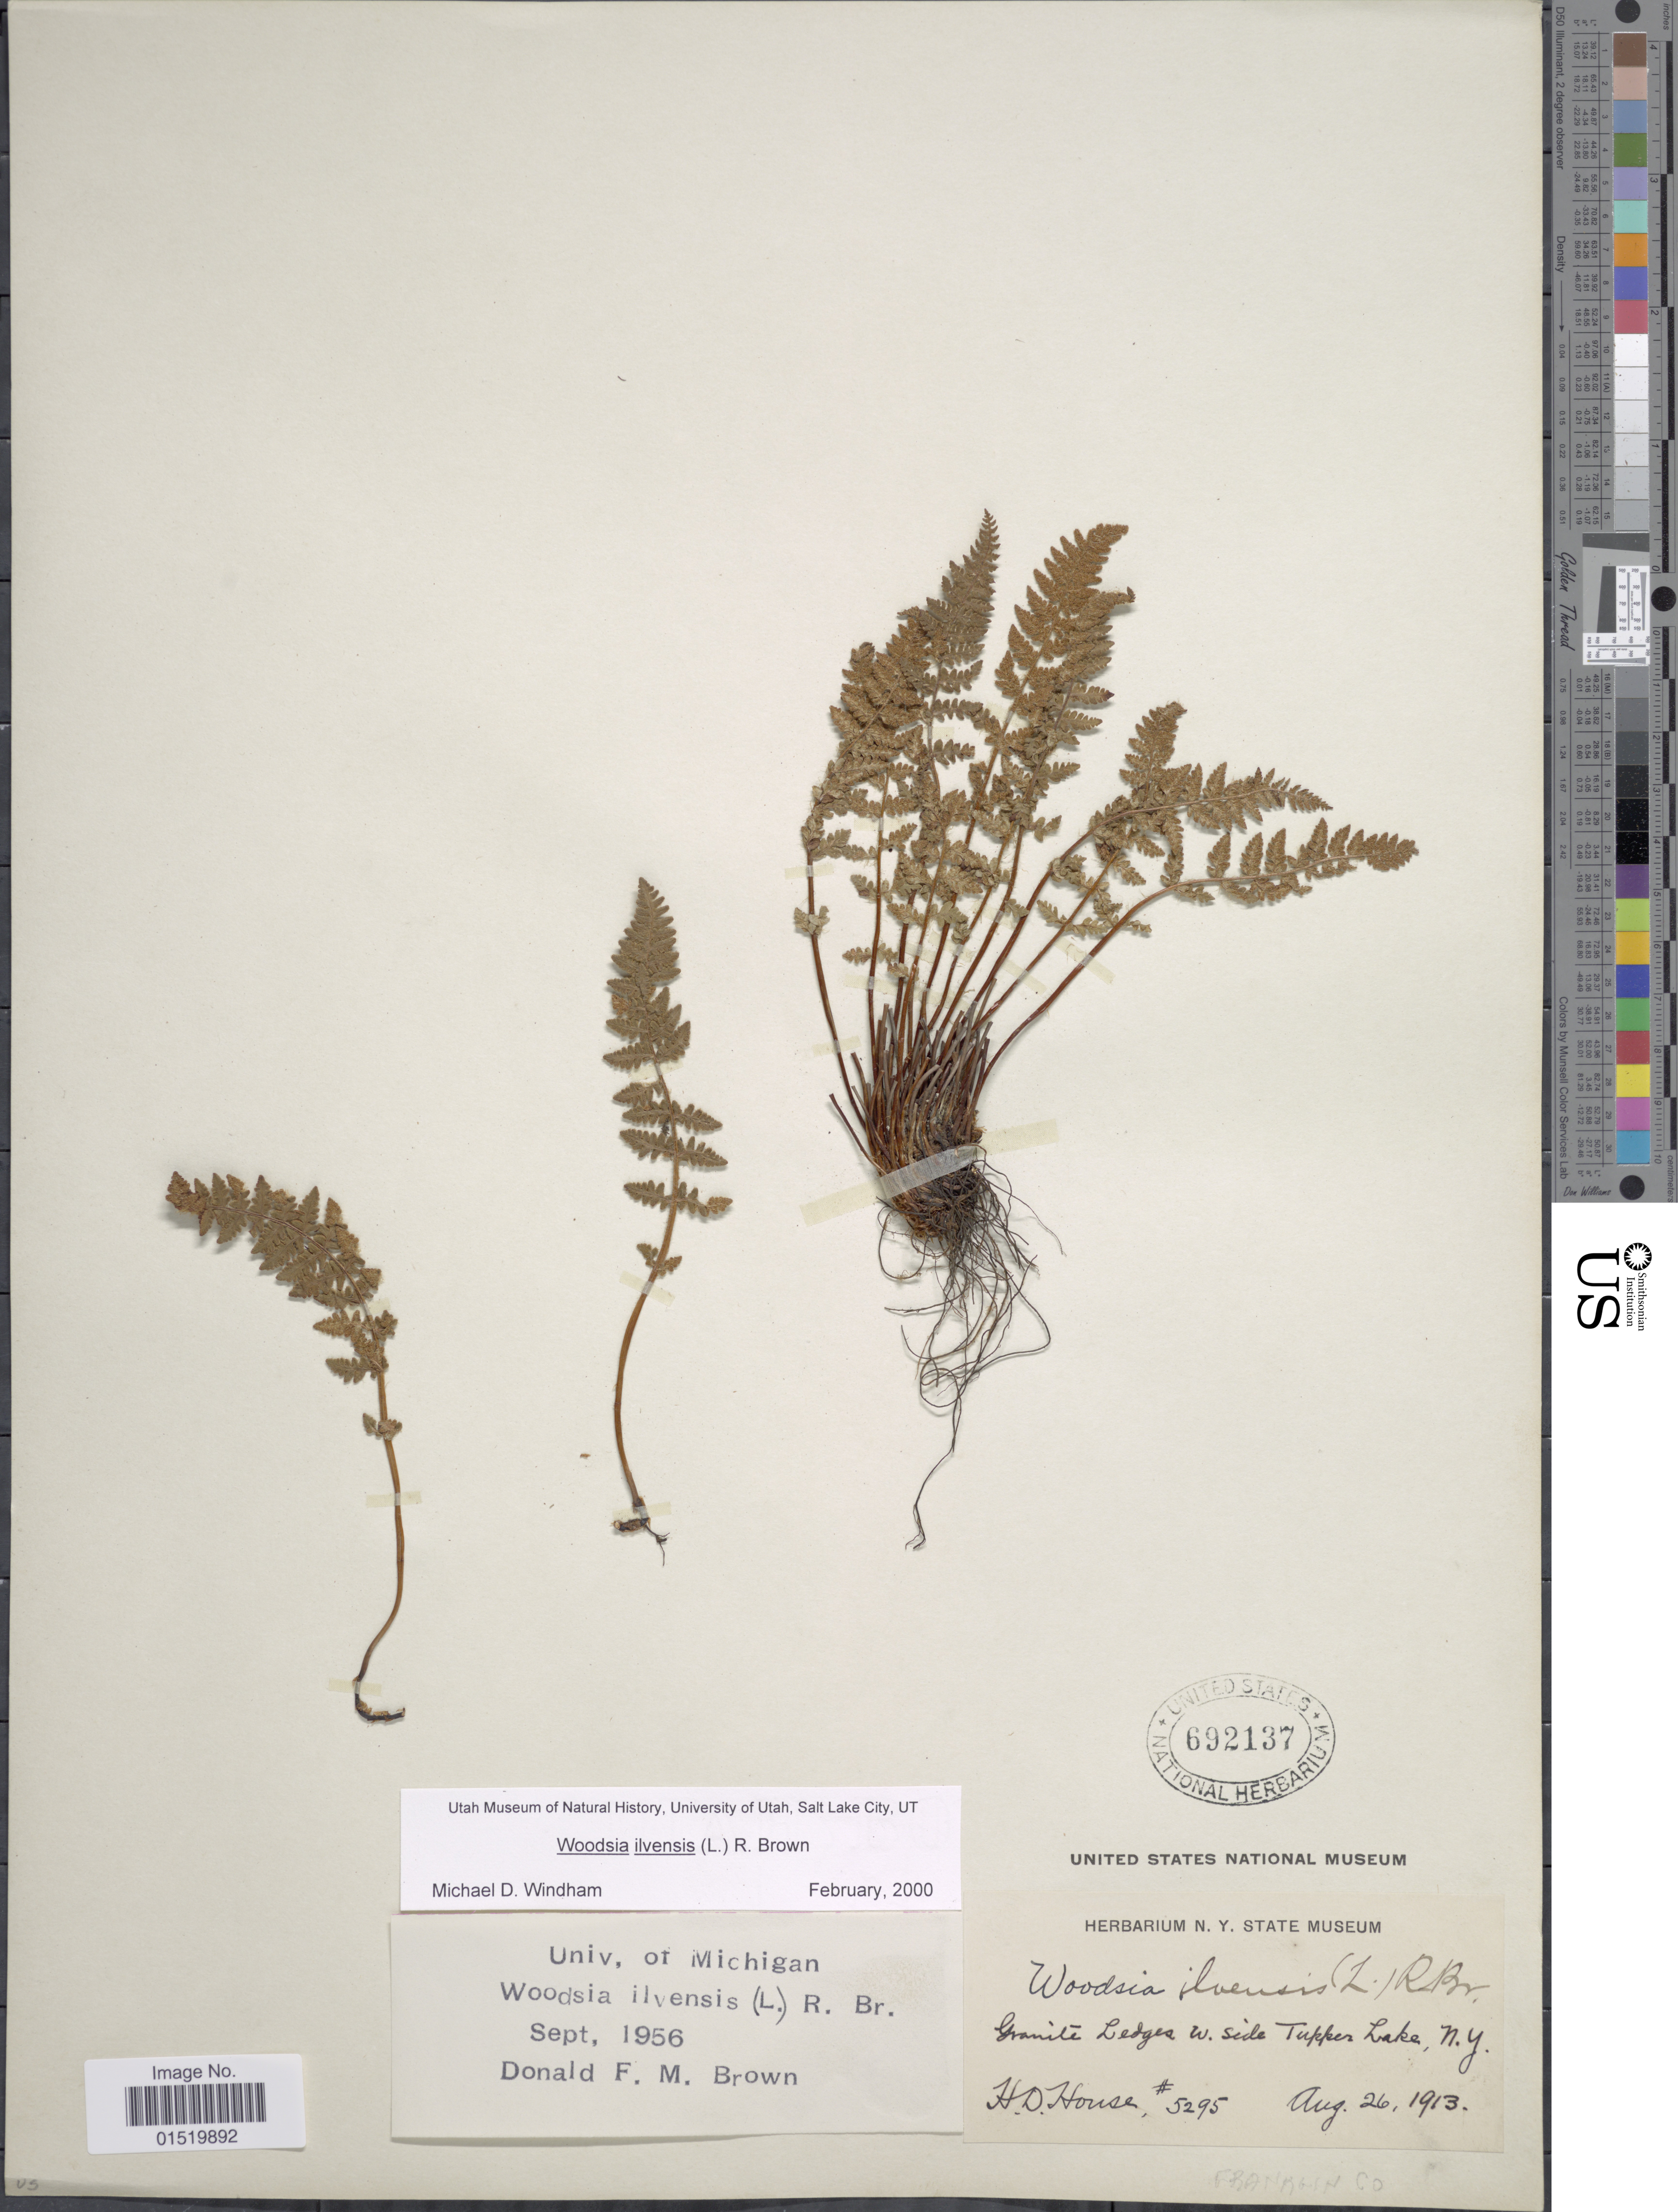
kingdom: Plantae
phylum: Tracheophyta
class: Polypodiopsida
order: Polypodiales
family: Woodsiaceae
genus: Woodsia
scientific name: Woodsia ilvensis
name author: (L.) R. Br.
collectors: H. D. House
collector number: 5295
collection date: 1913-08-26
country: United States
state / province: New York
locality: Granite Ledges W. side Tupper Lake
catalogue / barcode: US 692137